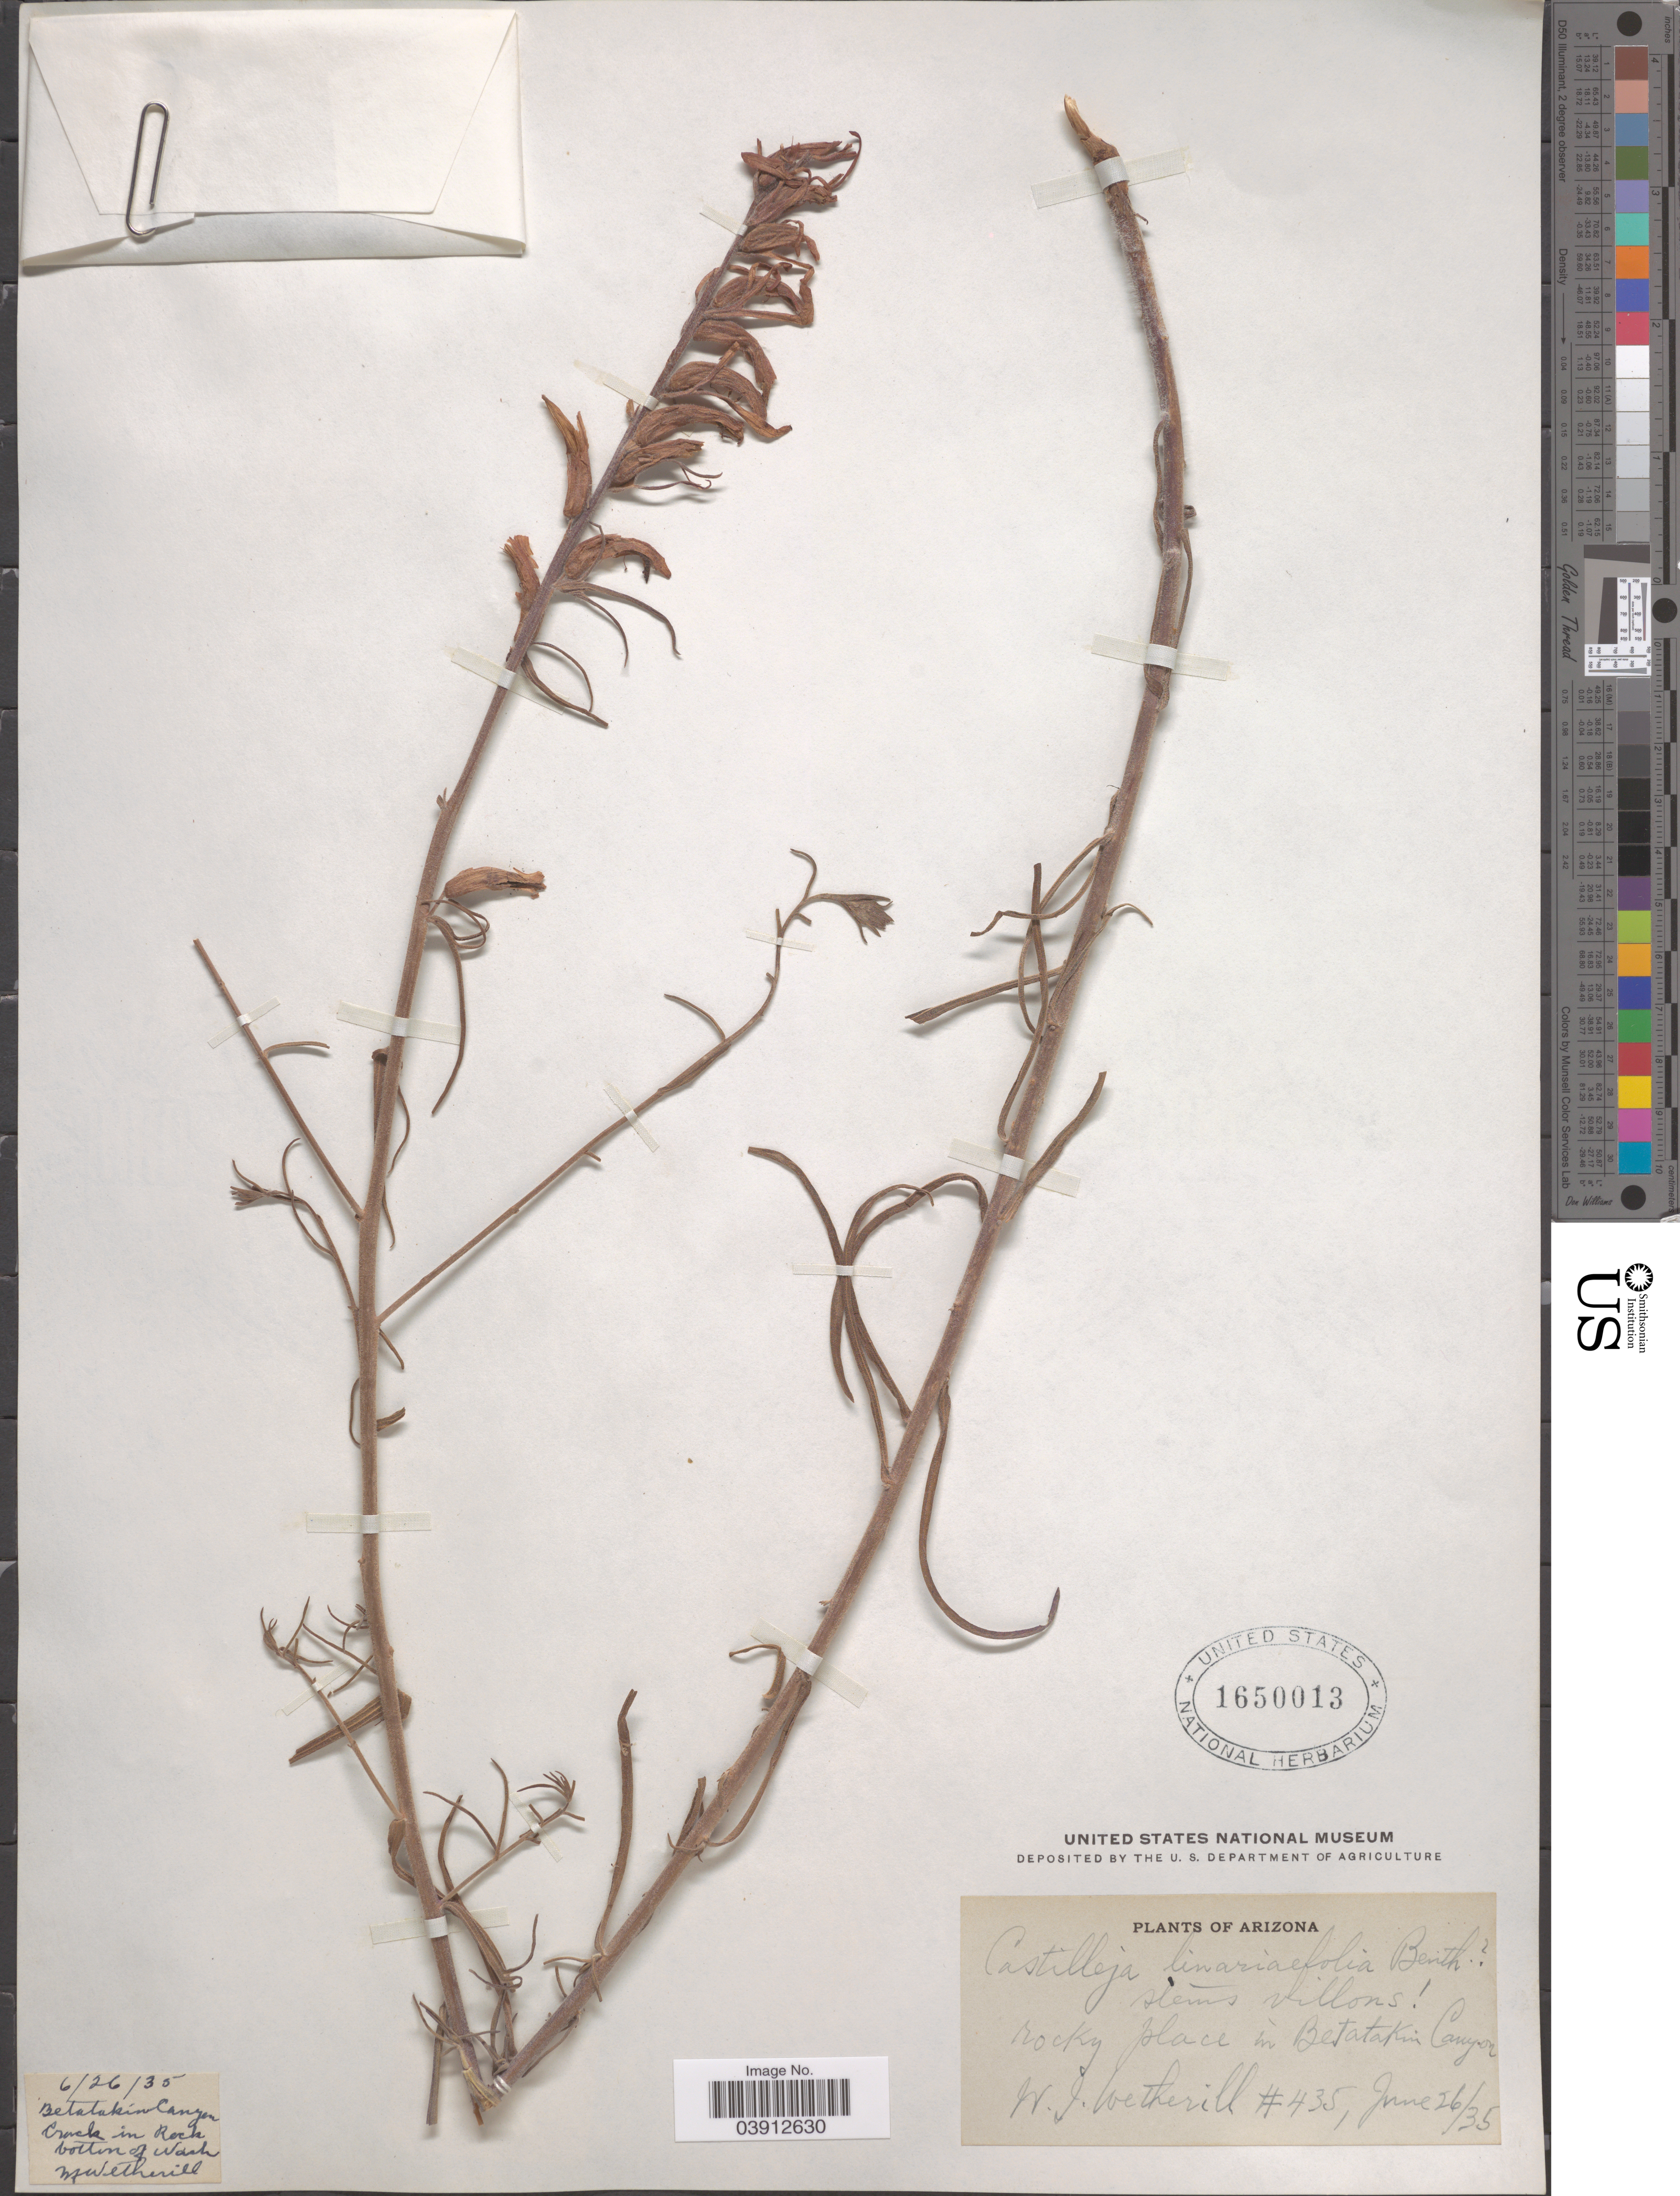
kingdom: Plantae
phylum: Tracheophyta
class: Magnoliopsida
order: Lamiales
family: Orobanchaceae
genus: Castilleja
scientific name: Castilleja linariifolia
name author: Benth.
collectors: M. Wetherill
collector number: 435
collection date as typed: Transcribed d/m/y: 26/6/35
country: United States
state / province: Arizona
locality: Rocky place in Betatakin Canyon.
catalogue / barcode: US 1650013